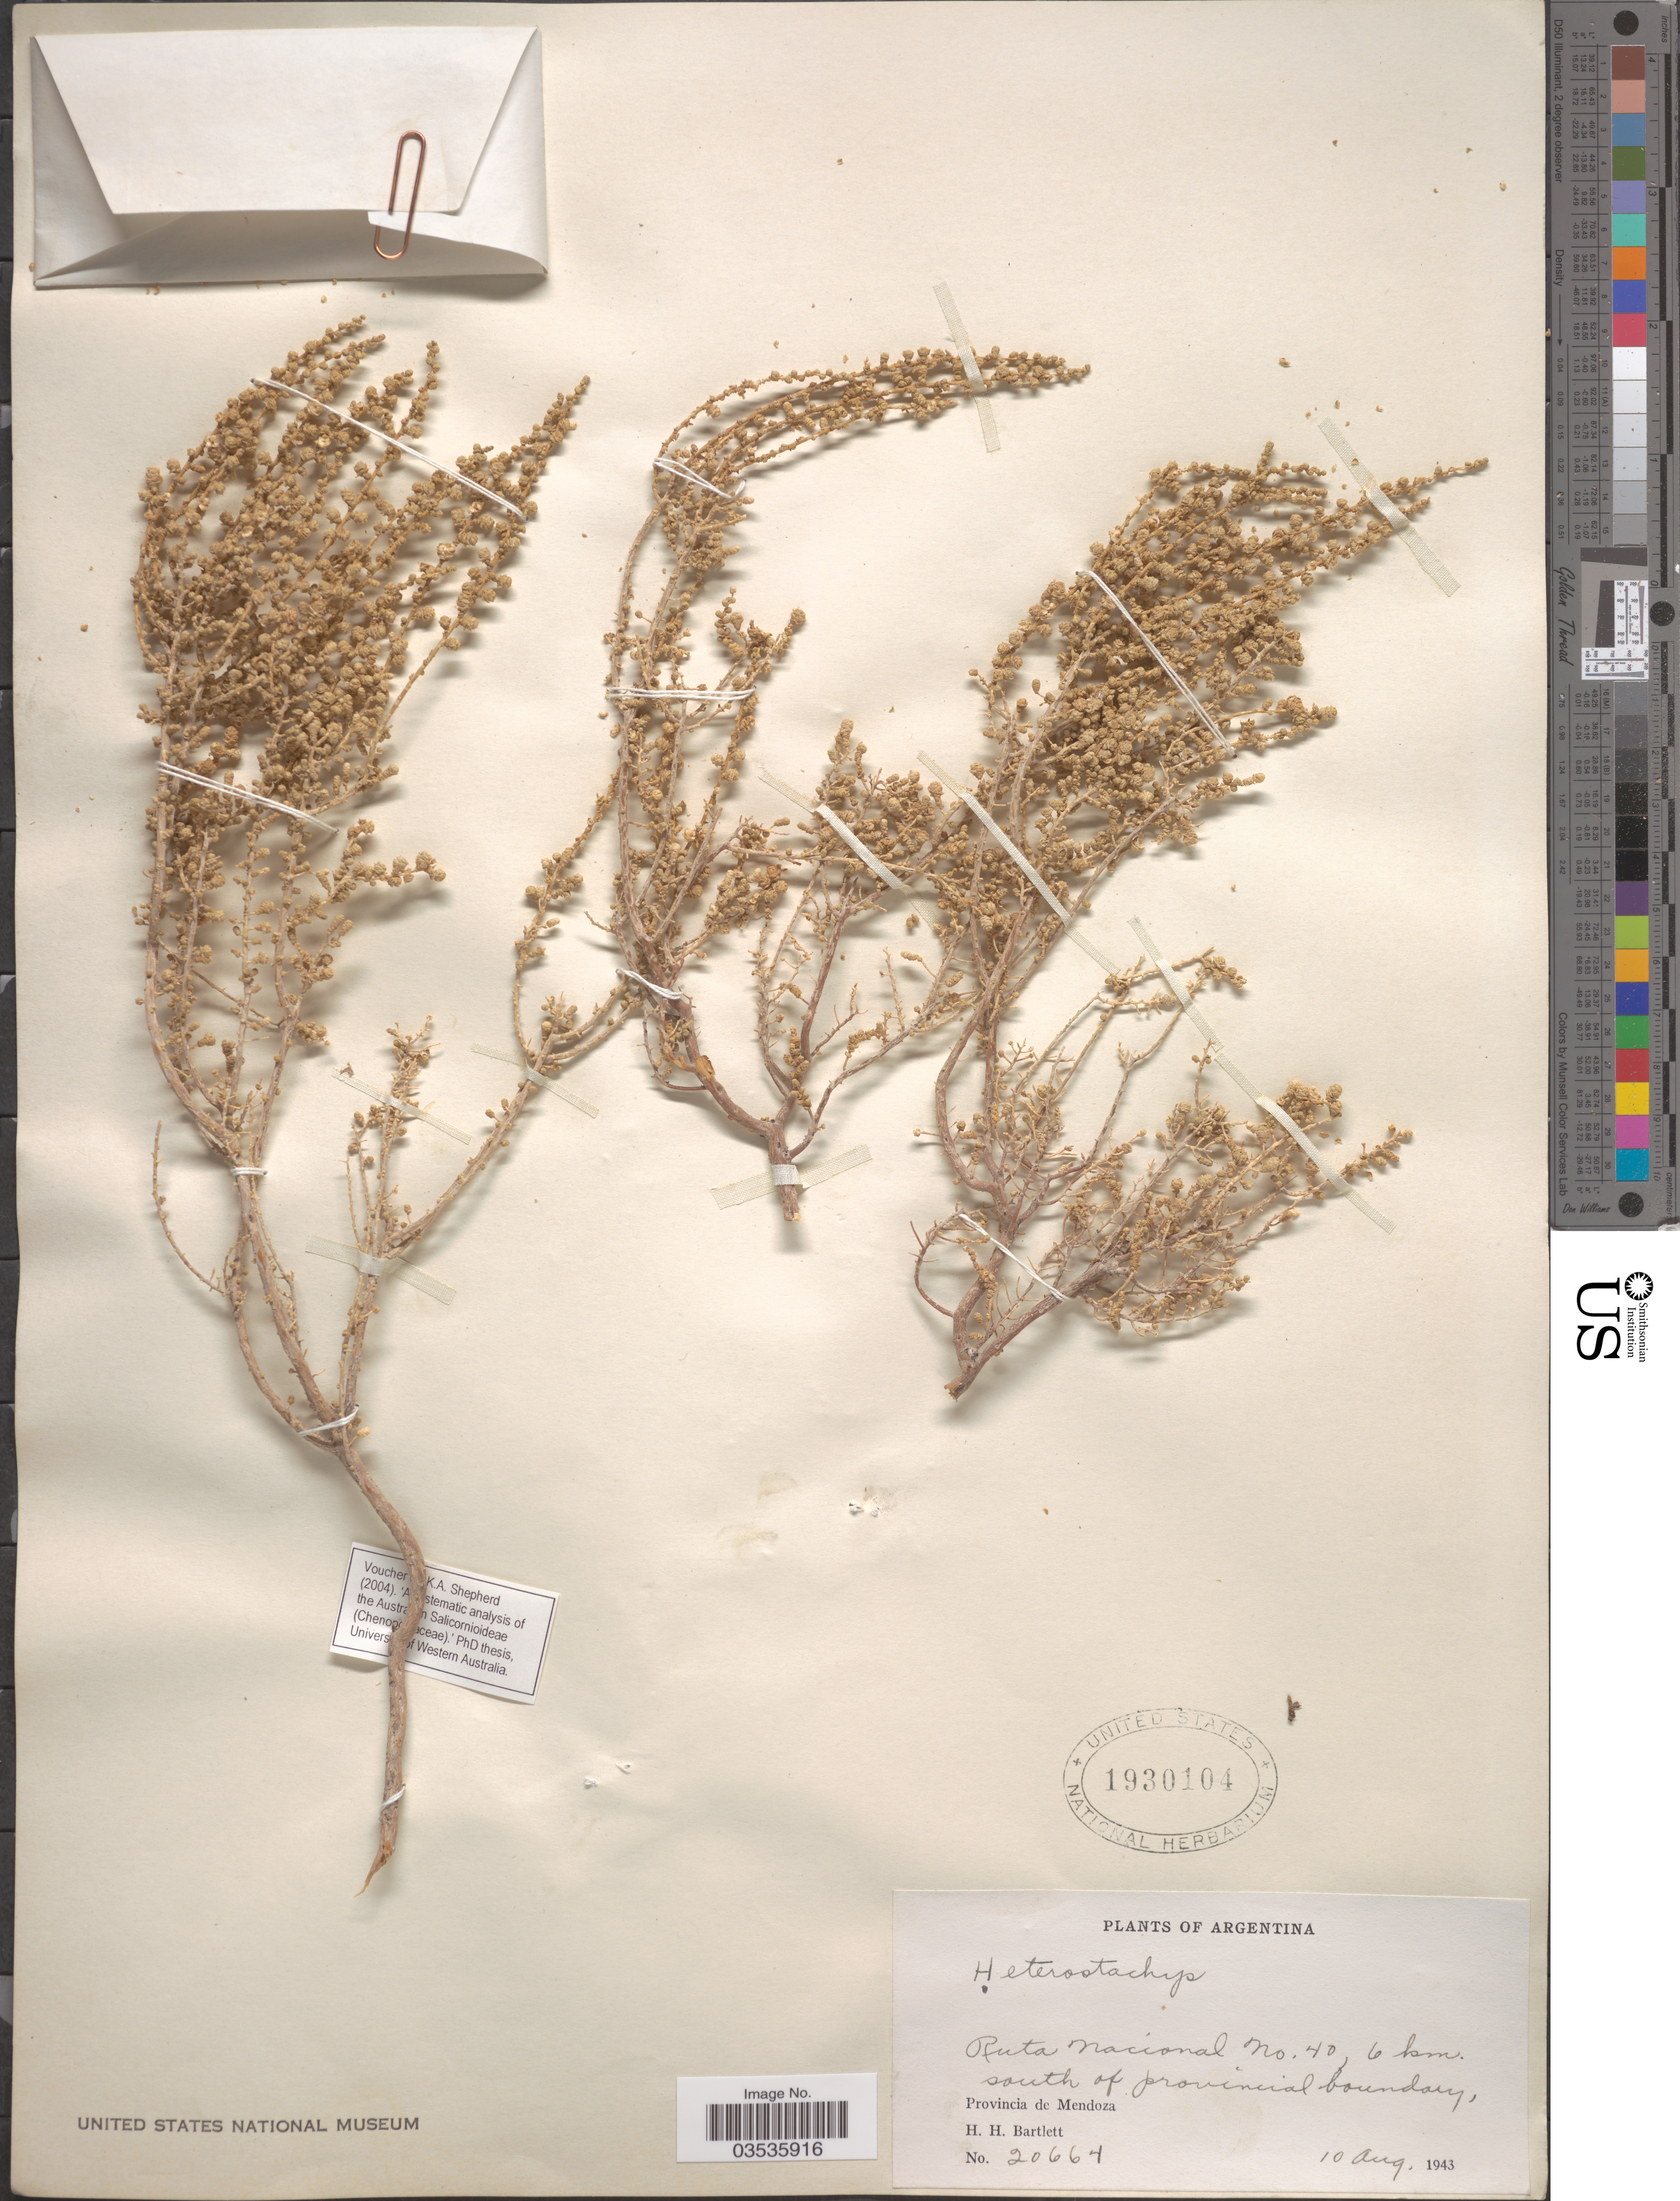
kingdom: Plantae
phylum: Tracheophyta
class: Magnoliopsida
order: Caryophyllales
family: Amaranthaceae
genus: Heterostachys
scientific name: Heterostachys sp.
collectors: H. H. Bartlett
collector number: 20664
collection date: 1943-08-10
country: Argentina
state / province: Mendoza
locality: Ruta Nacional No. 40, 6 km. south of provincial boundary.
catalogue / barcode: US 1930104